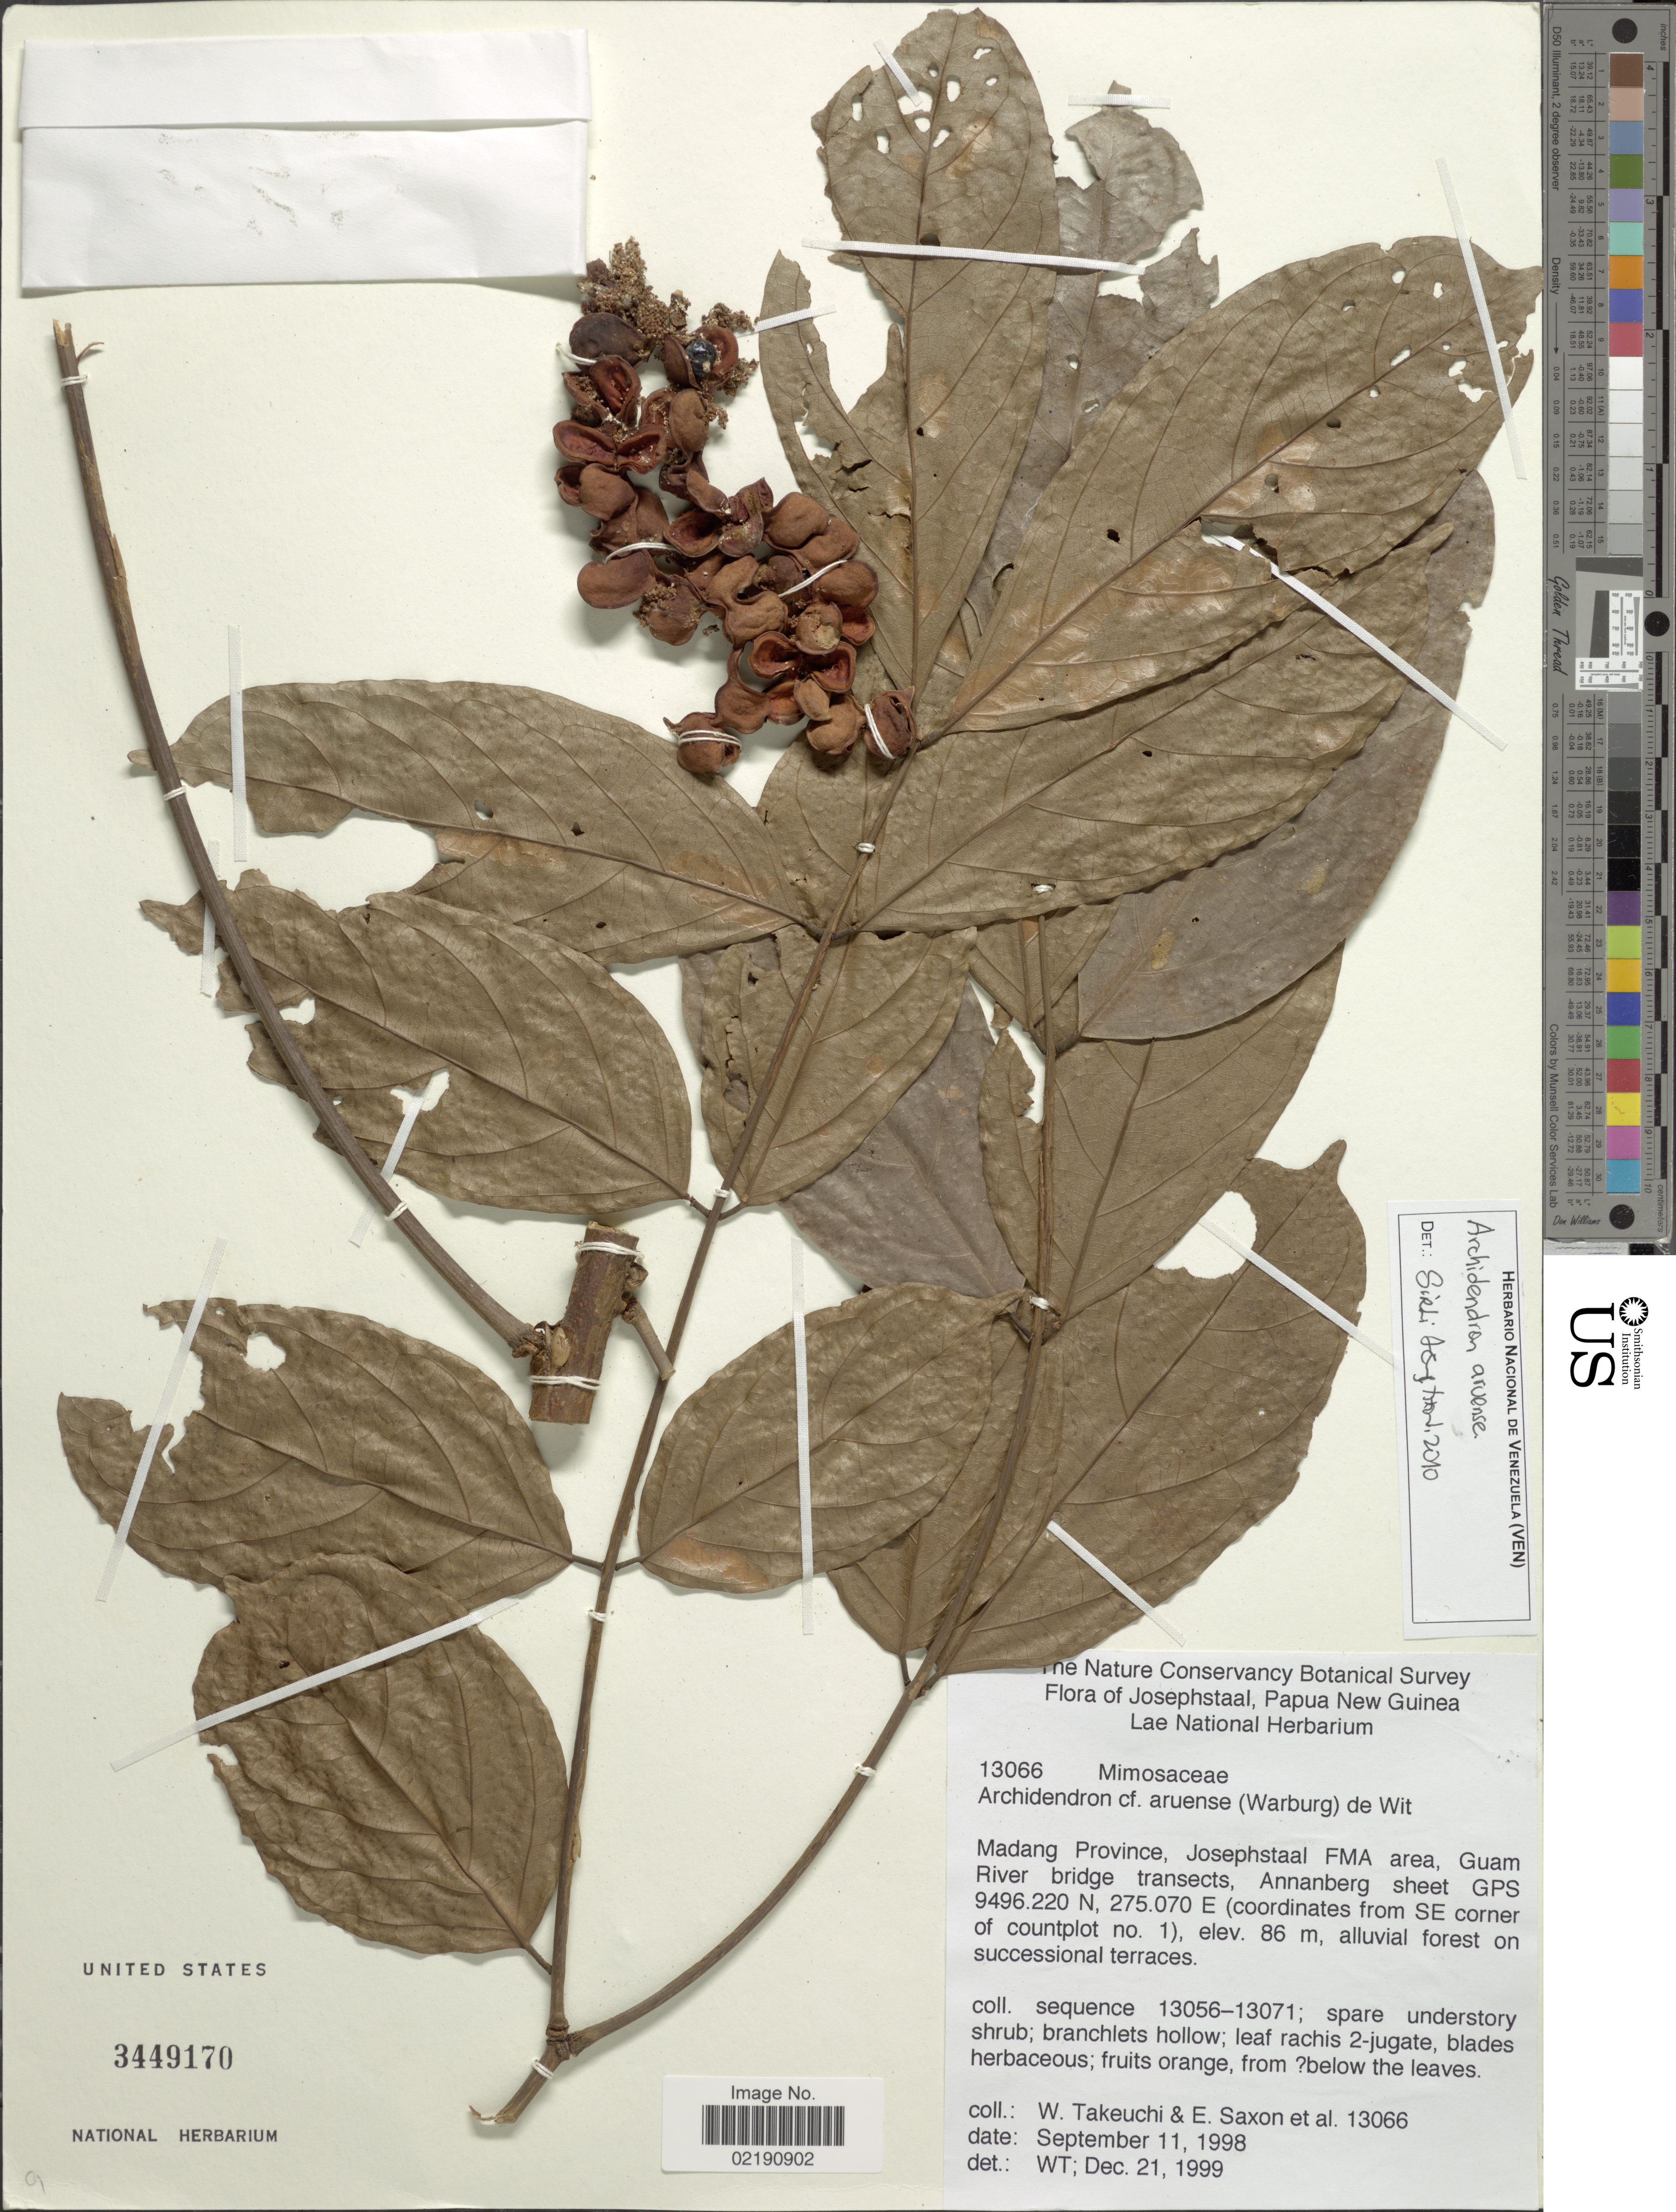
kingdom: Plantae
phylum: Tracheophyta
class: Magnoliopsida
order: Fabales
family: Fabaceae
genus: Archidendron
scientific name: Archidendron aruense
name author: (Warb.) Dewit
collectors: W. Takeuchi & E. Saxon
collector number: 13066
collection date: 1998-09-11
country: Papua New Guinea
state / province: Madang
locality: Josephstaal FMA area, Guam River bridge transects. Annanberg sheet, alluvial forest on succesional terraces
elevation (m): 86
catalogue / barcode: US 3449170